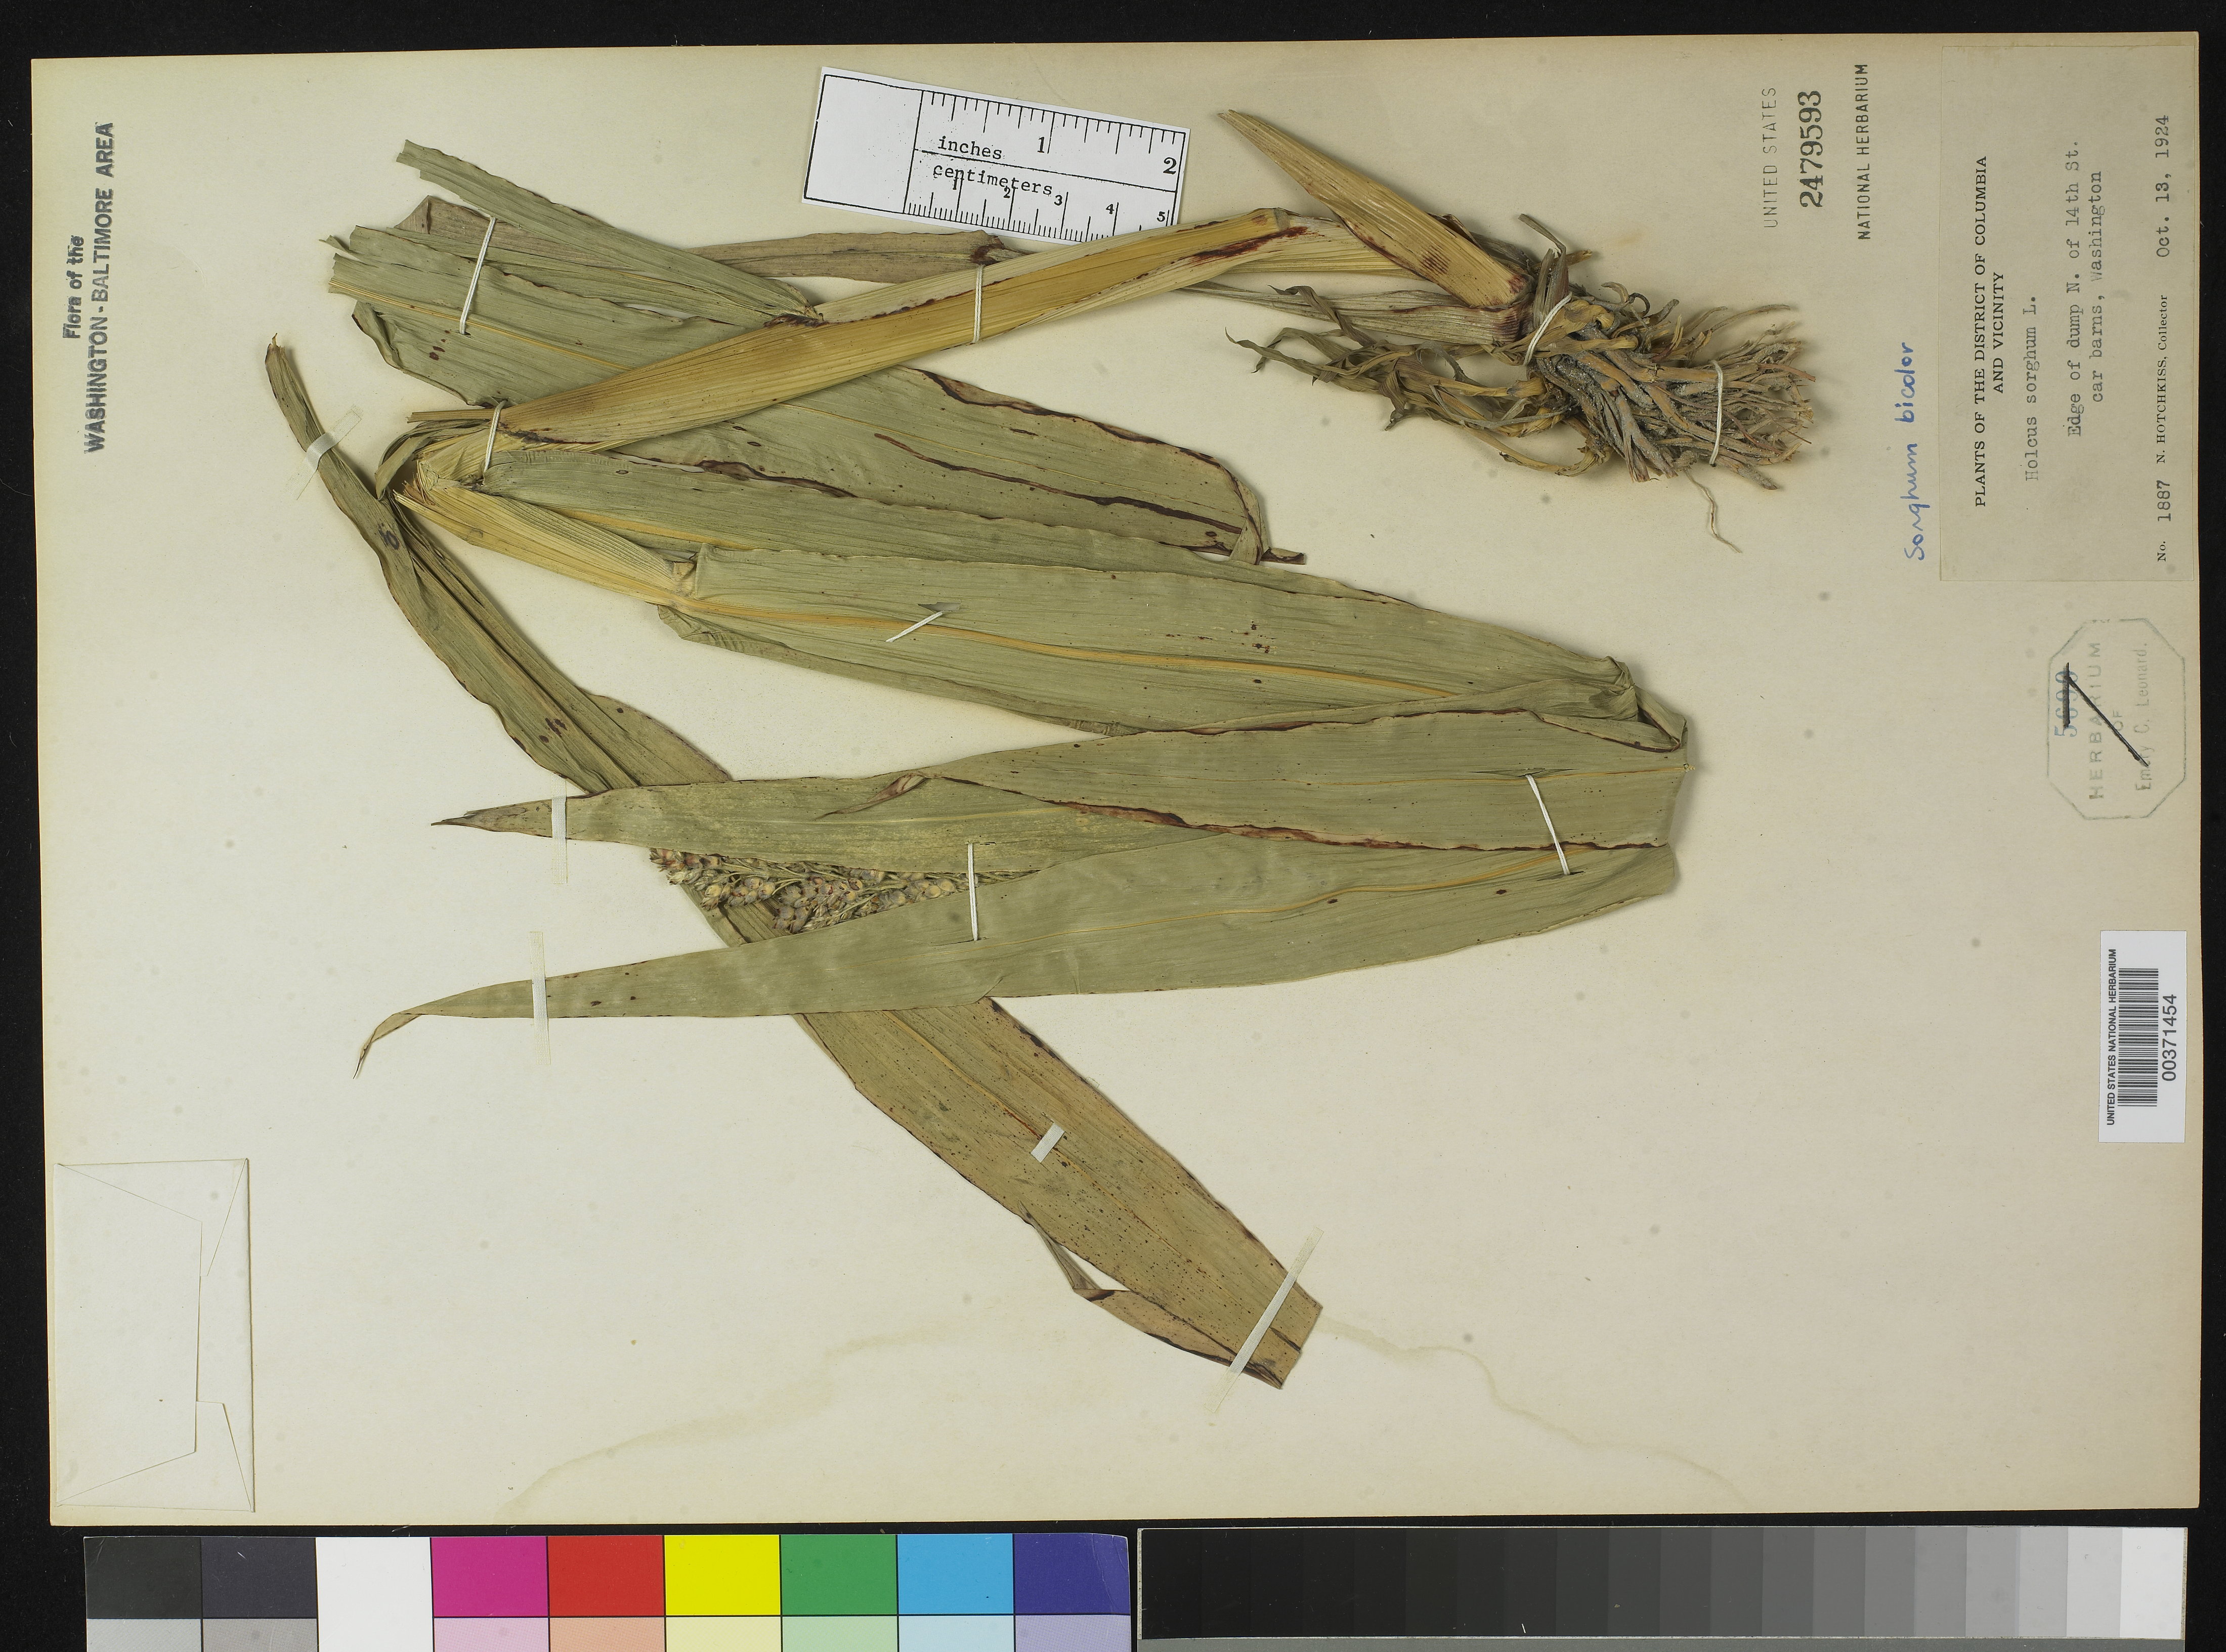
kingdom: Plantae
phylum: Tracheophyta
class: Liliopsida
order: Poales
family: Poaceae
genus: Sorghum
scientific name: Sorghum bicolor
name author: (L.) Moench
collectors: N. Hotchkiss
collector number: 1887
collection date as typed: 13 Oct 1924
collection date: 1924-10-13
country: United States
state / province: District of Columbia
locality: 14th St. car barns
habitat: Edge of dump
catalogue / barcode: US 2479593